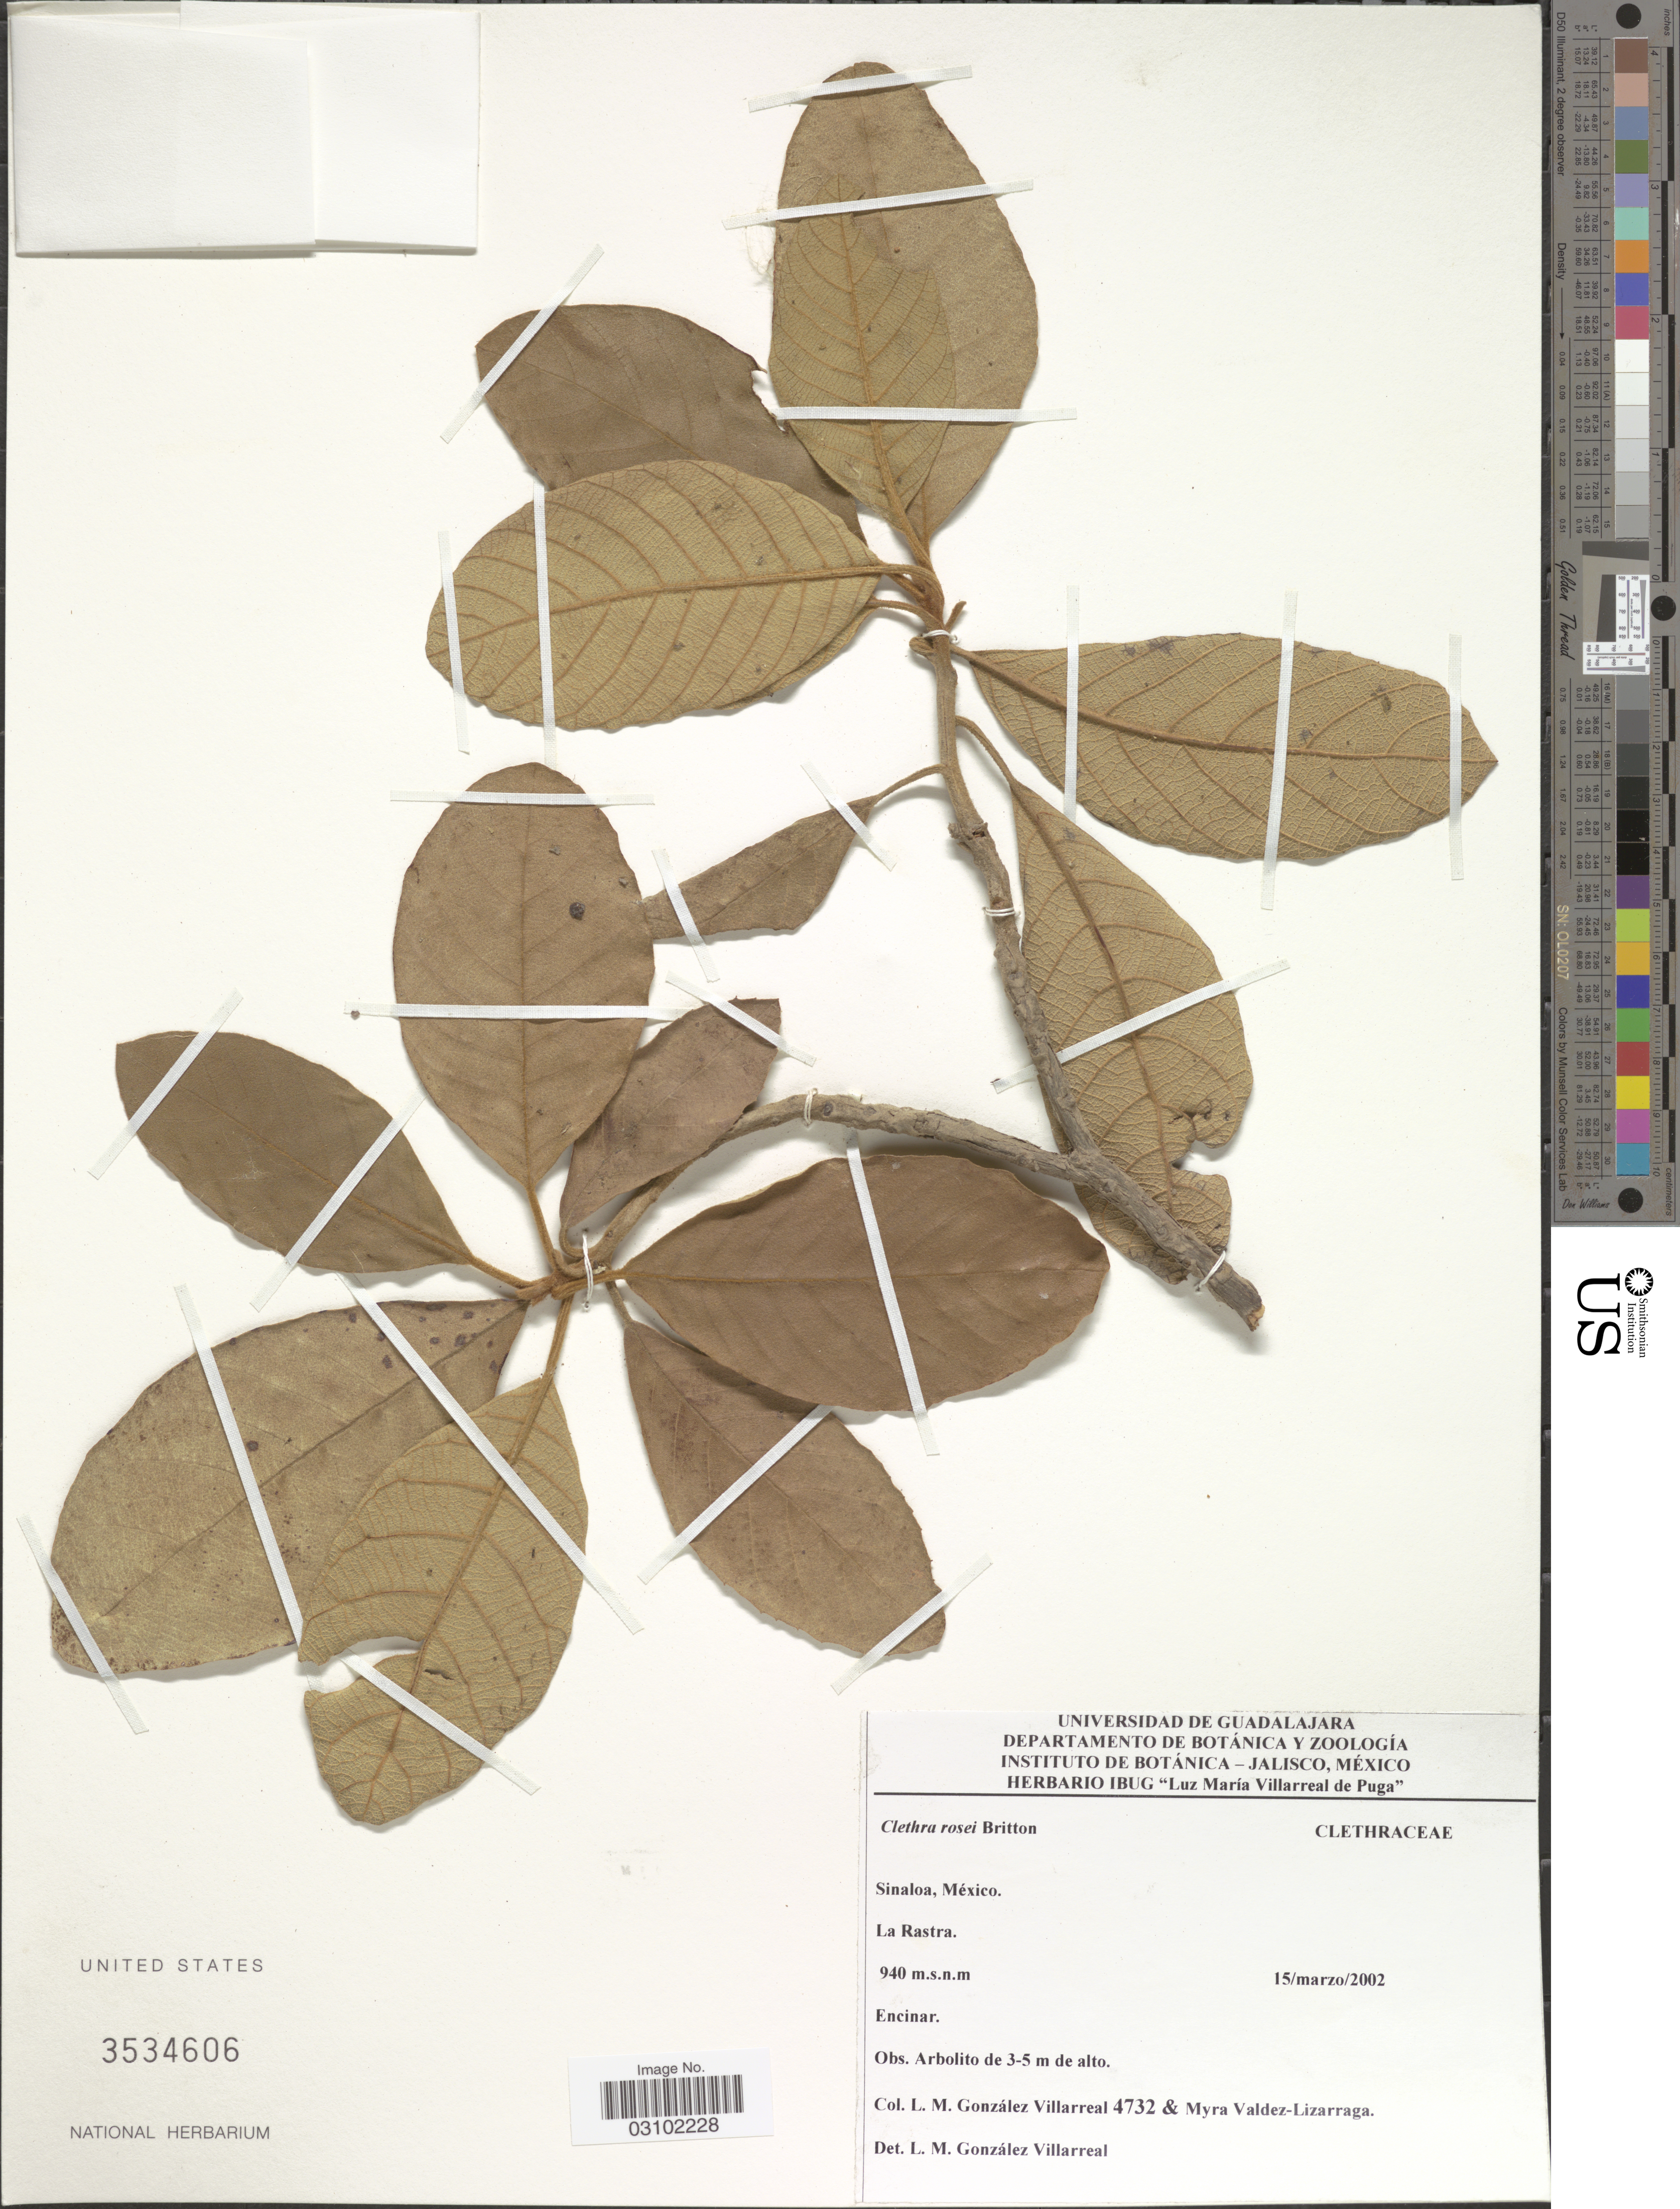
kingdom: Plantae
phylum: Tracheophyta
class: Magnoliopsida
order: Ericales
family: Clethraceae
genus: Clethra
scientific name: Clethra rosei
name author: Britton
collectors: L. M. González & M. Valdez-Lizarraga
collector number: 4732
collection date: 2002-03-15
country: Mexico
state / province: Sinaloa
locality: Sinaloa, La Rasta.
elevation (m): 940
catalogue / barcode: US 3534606